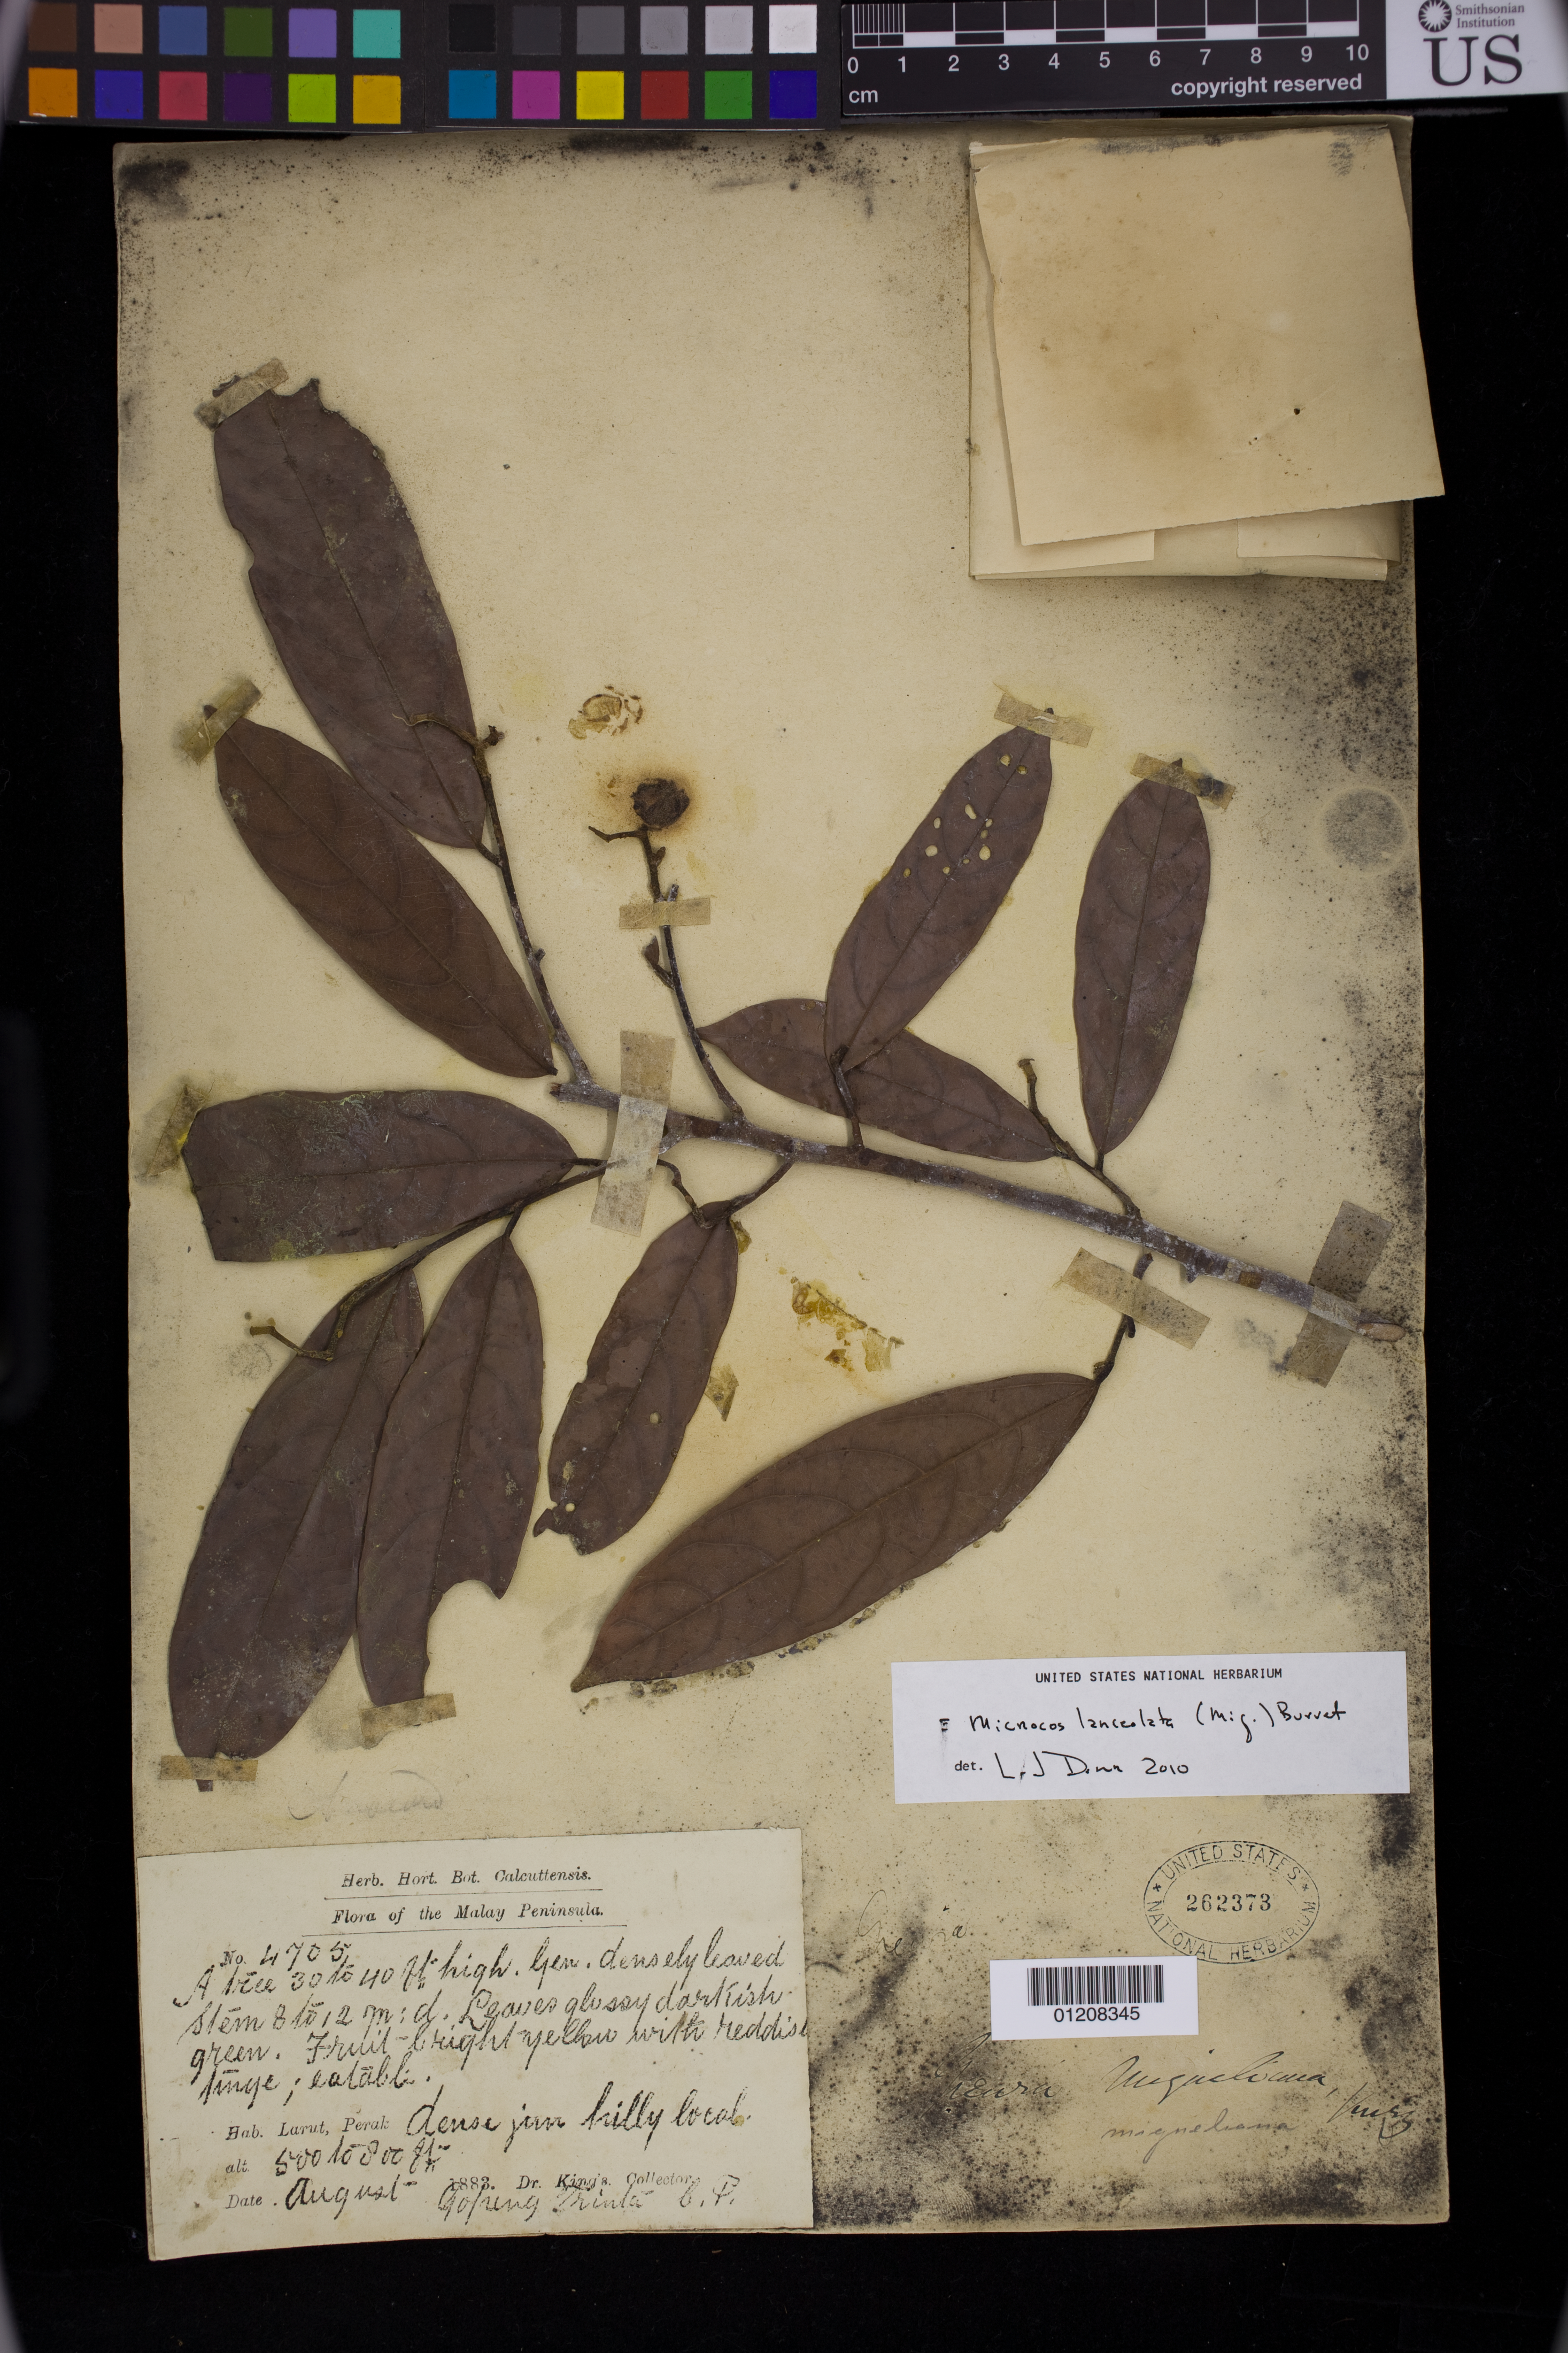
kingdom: Plantae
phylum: Tracheophyta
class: Magnoliopsida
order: Malvales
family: Malvaceae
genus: Microcos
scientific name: Microcos lanceolata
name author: Burret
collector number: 4705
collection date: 1883-08-01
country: Malaysia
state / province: Perak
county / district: Larut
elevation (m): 152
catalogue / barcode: US 262373